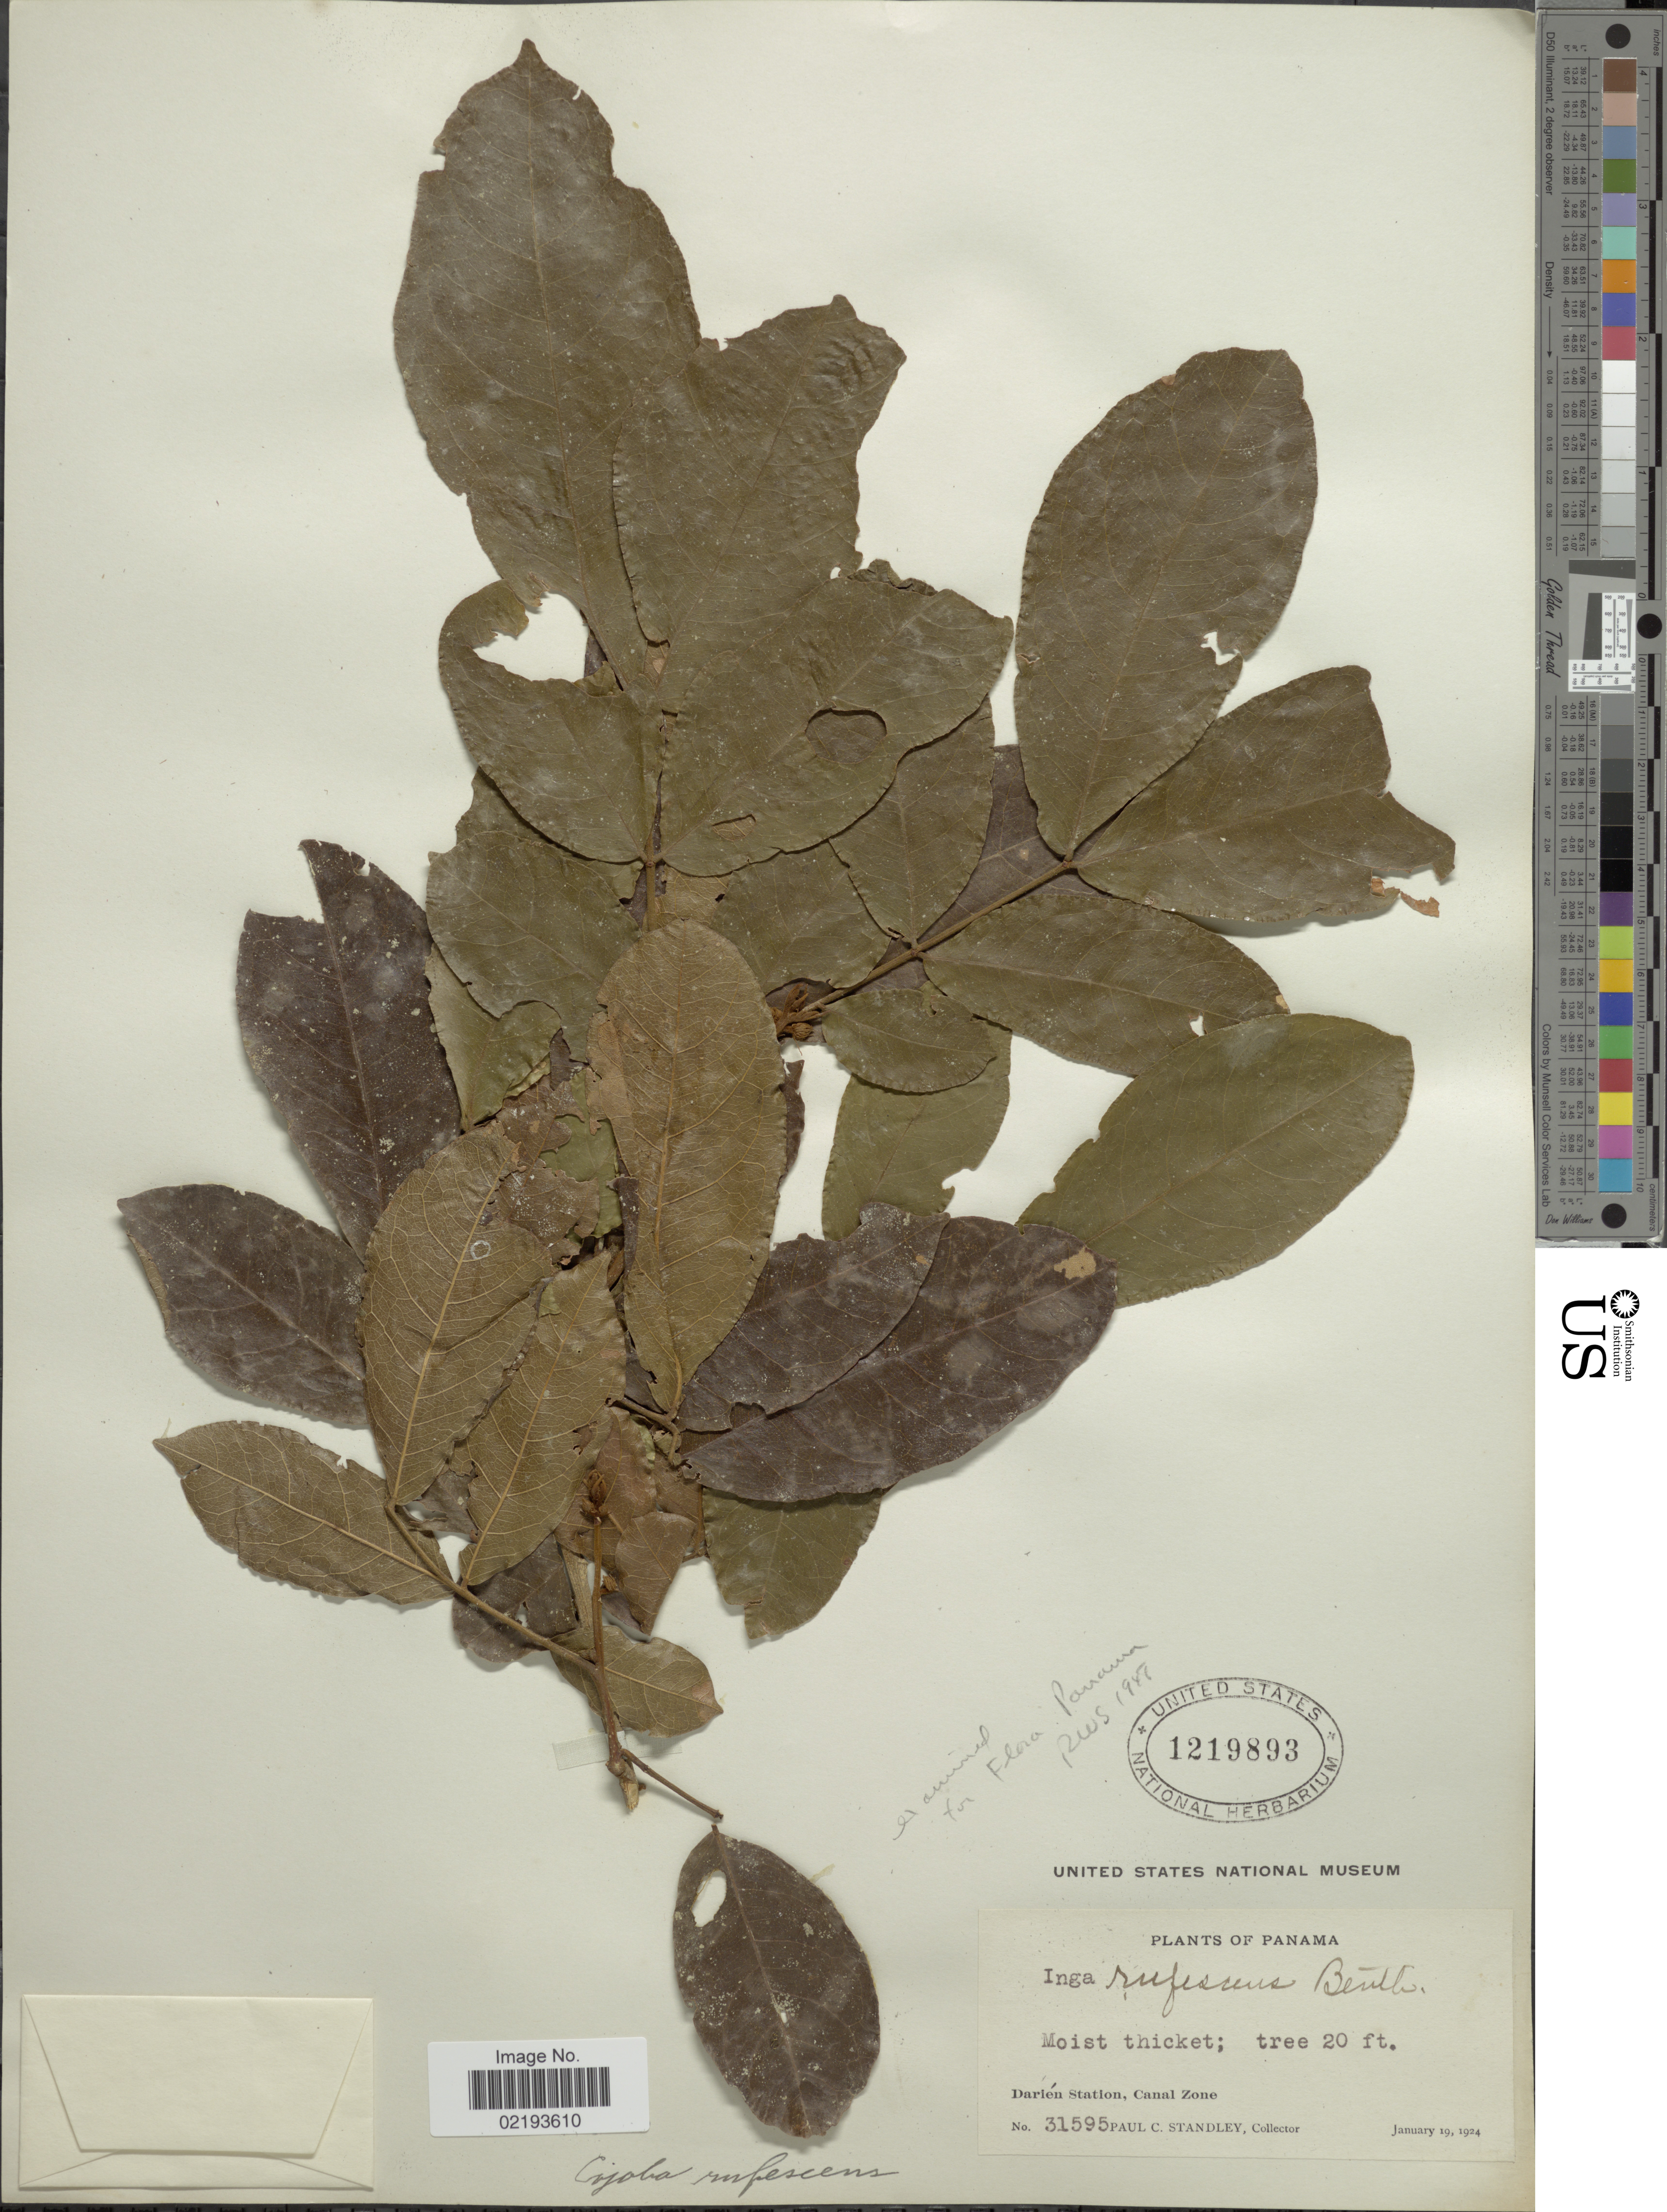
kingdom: Plantae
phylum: Tracheophyta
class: Magnoliopsida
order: Fabales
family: Fabaceae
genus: Cojoba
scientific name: Cojoba rufescens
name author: (Benth.) Britton & Rose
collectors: P. C. Standley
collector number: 31595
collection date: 1924-01-19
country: Panama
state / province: Colón / Panamá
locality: Moist thicket, Darien Station, Canal Zone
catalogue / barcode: US 1219893